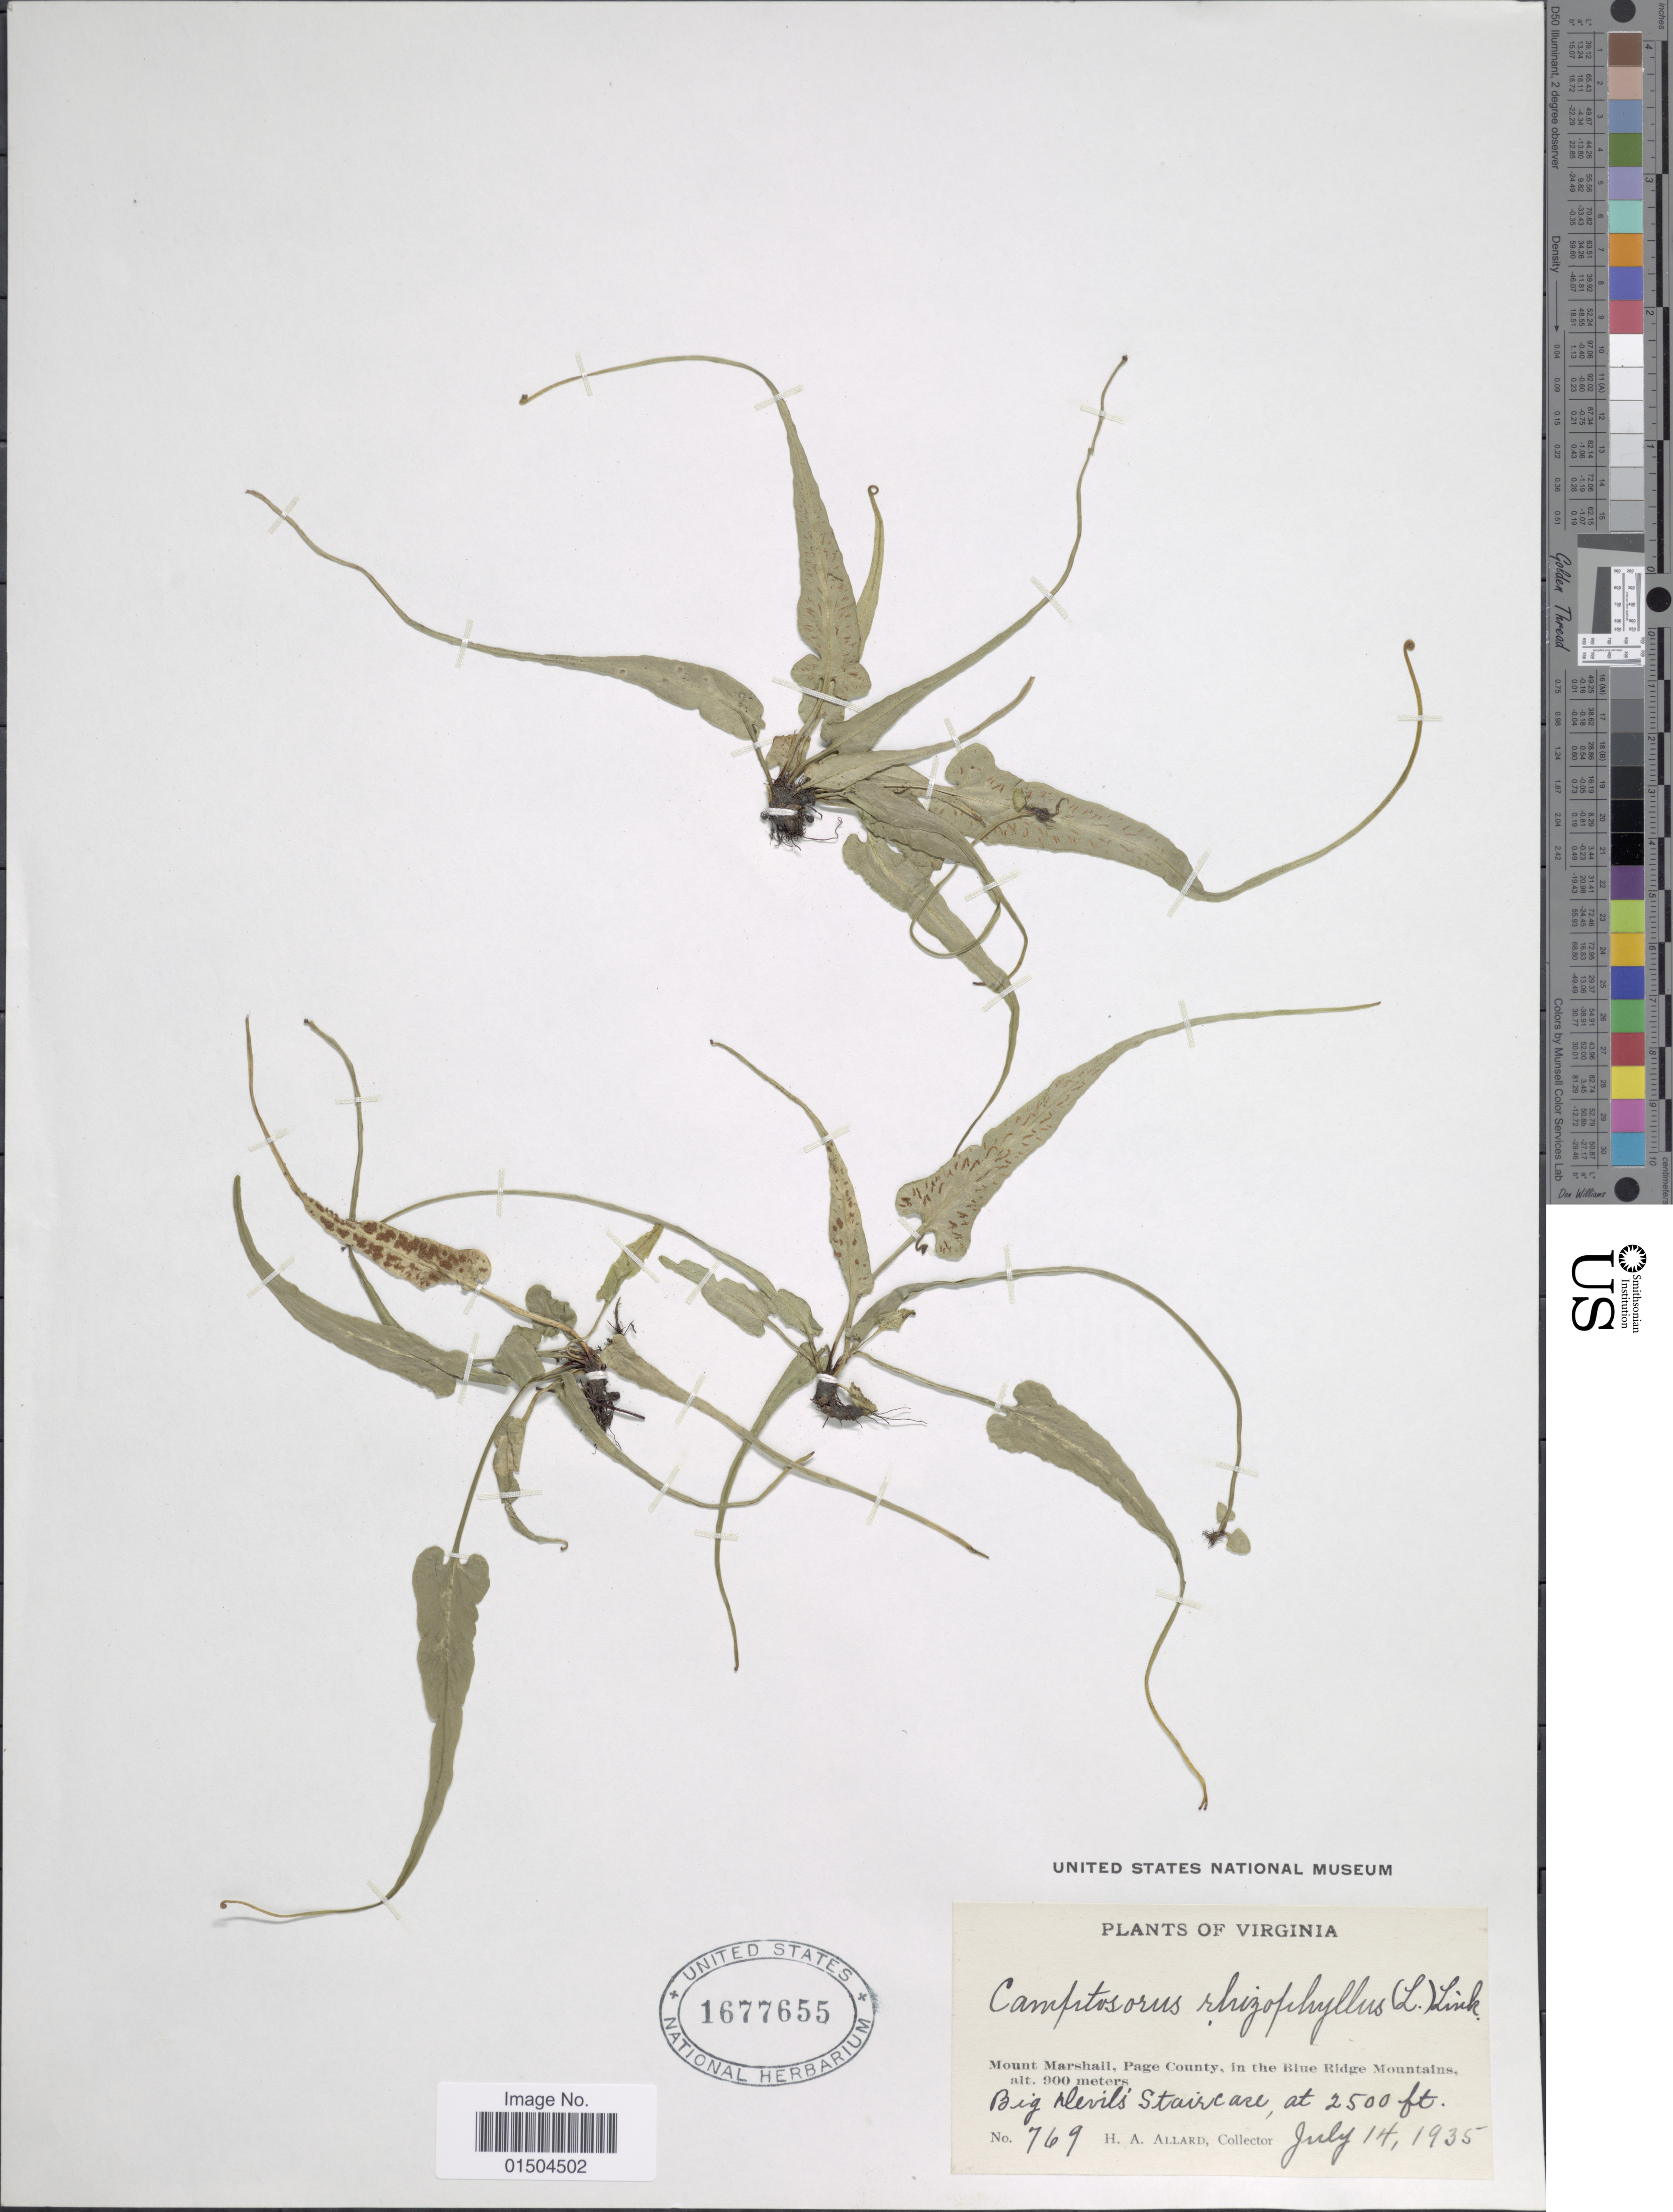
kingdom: Plantae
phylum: Tracheophyta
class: Polypodiopsida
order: Polypodiales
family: Aspleniaceae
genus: Asplenium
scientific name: Asplenium rhizophyllum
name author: L.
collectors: H. A. Allard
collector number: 769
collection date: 1935-07-14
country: United States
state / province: Virginia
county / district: Page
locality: Mount Marshall, in the Blue Ridge Mountains. Big Devil's Staircase.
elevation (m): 762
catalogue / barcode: US 1677655